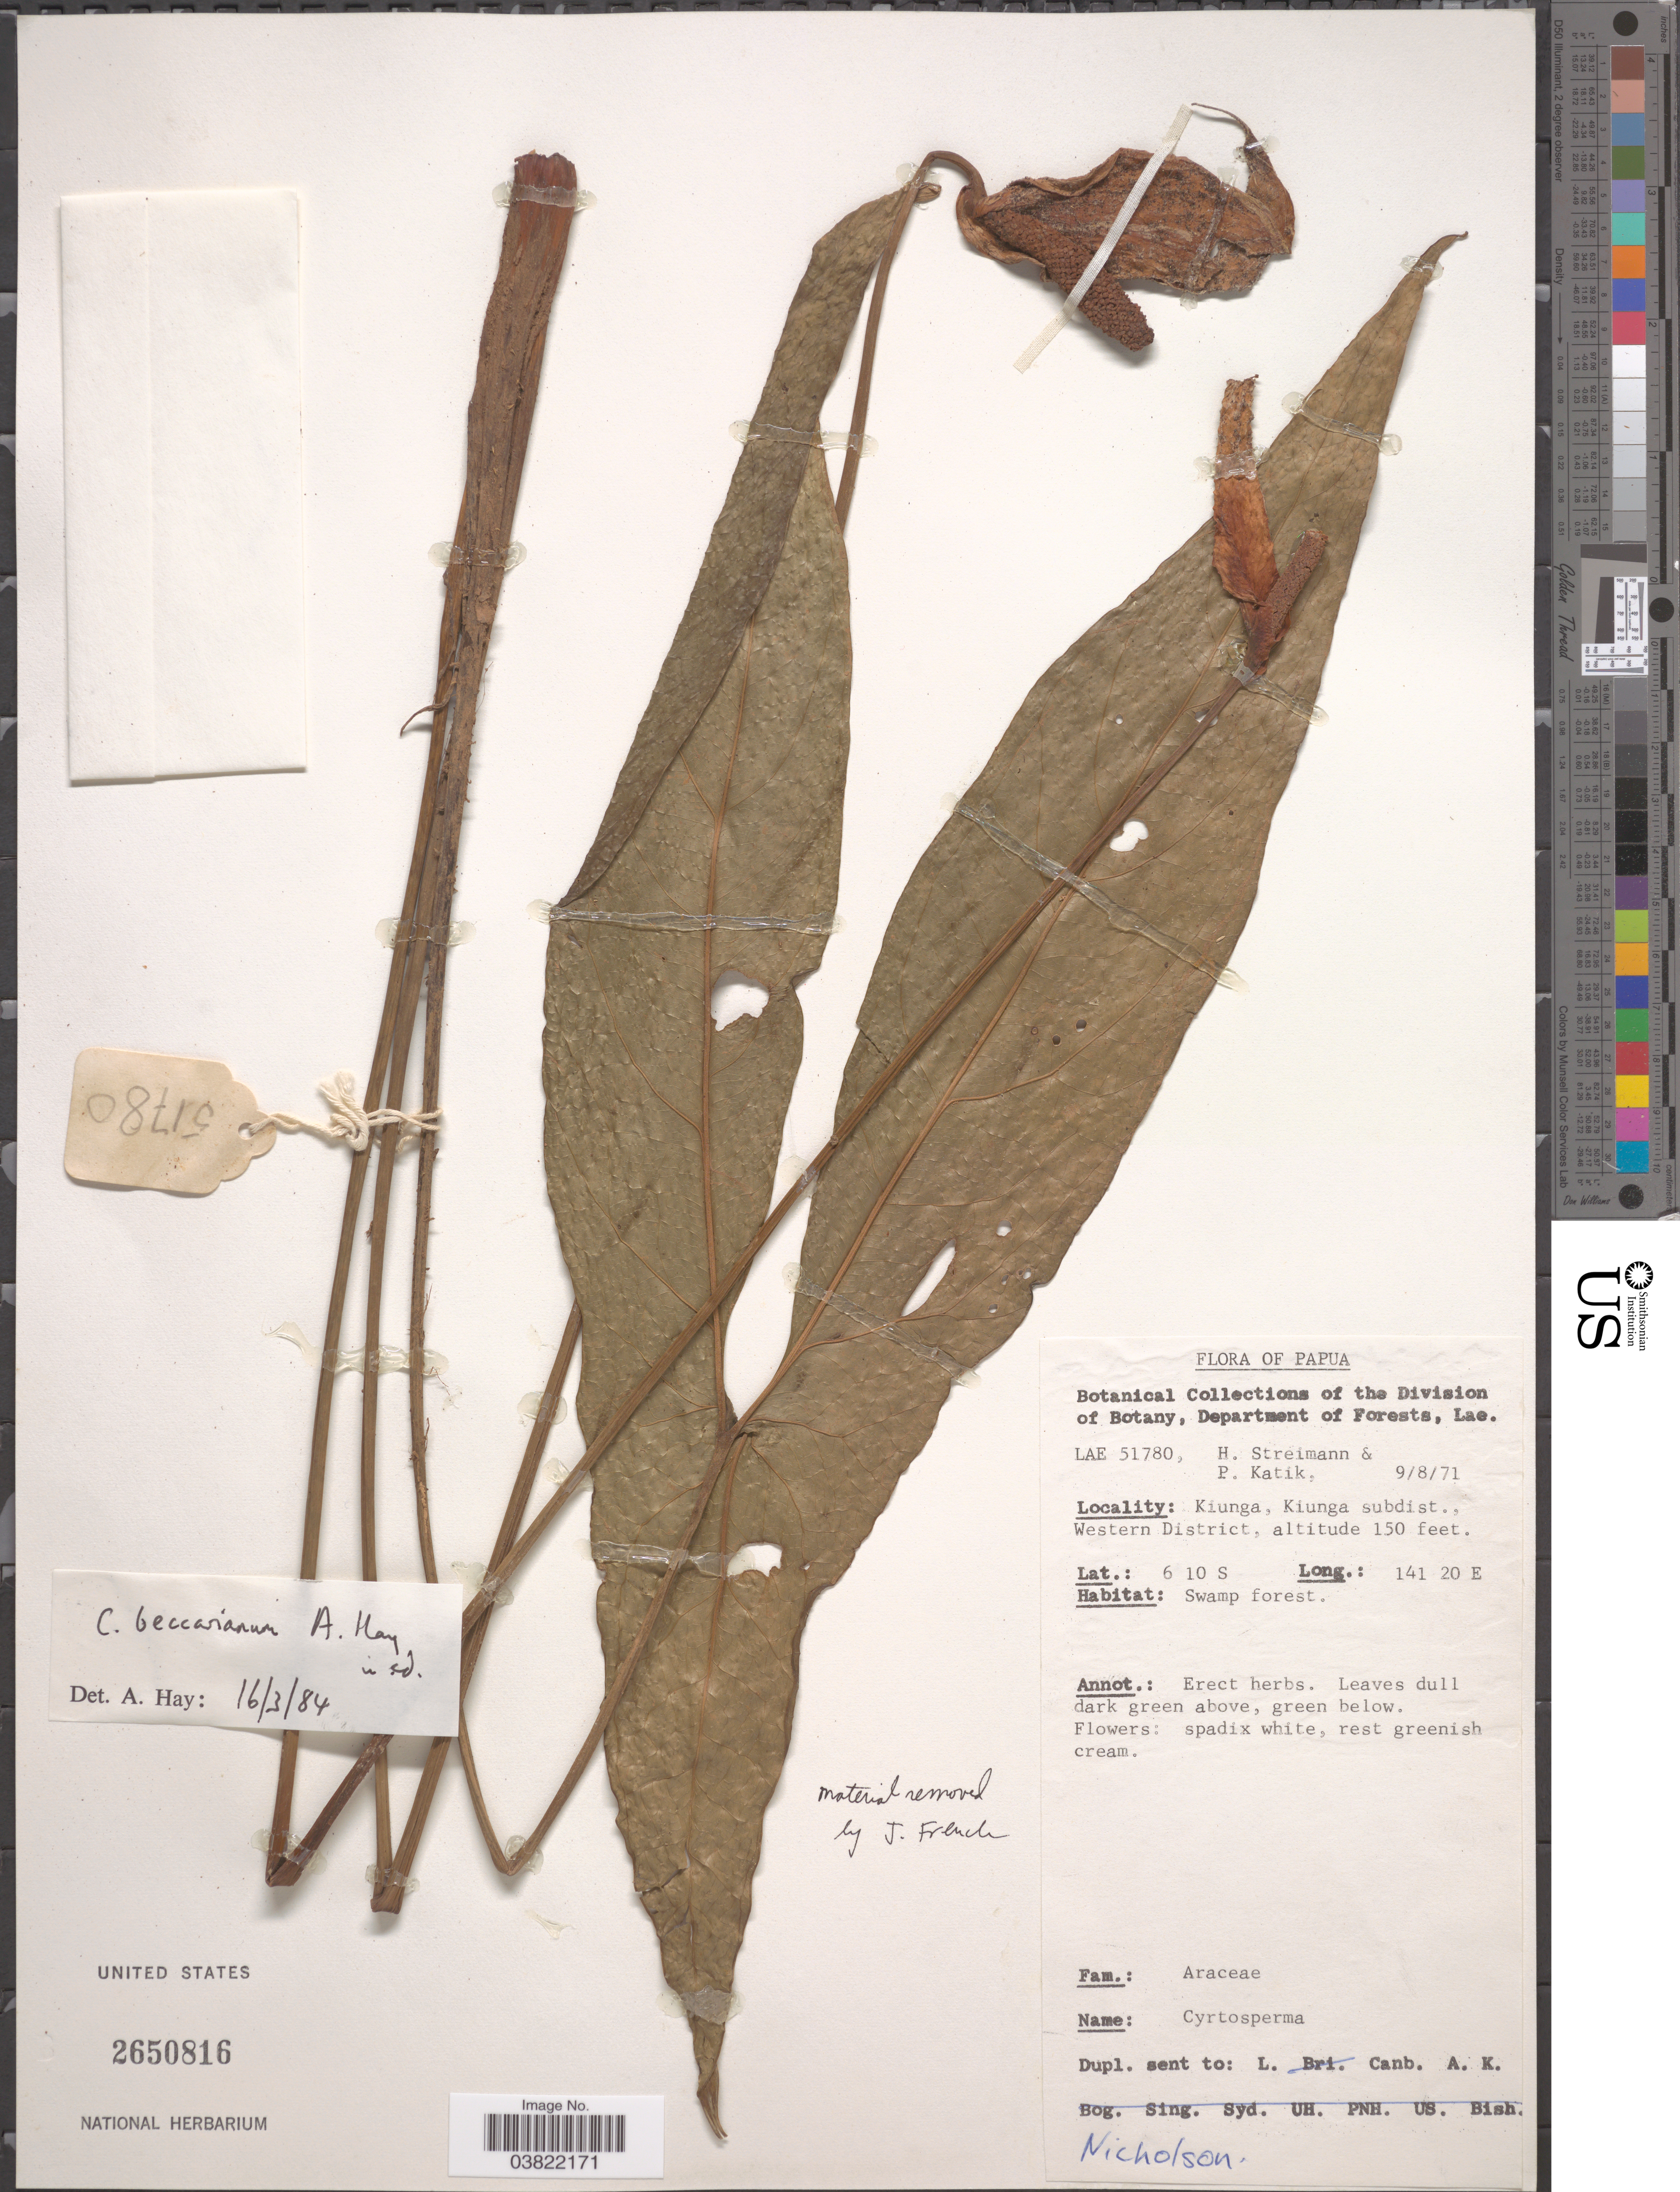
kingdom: Plantae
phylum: Tracheophyta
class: Liliopsida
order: Alismatales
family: Araceae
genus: Cyrtosperma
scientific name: Cyrtosperma beccarianum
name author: A. Hay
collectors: H. Streimann & P. Katik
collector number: LAE 51780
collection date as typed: Transcribed d/m/y: 9/8/71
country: Papua New Guinea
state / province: Manus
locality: Papua. Kiunga, Kiunga subdist., Western District.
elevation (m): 46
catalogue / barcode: US 2650816